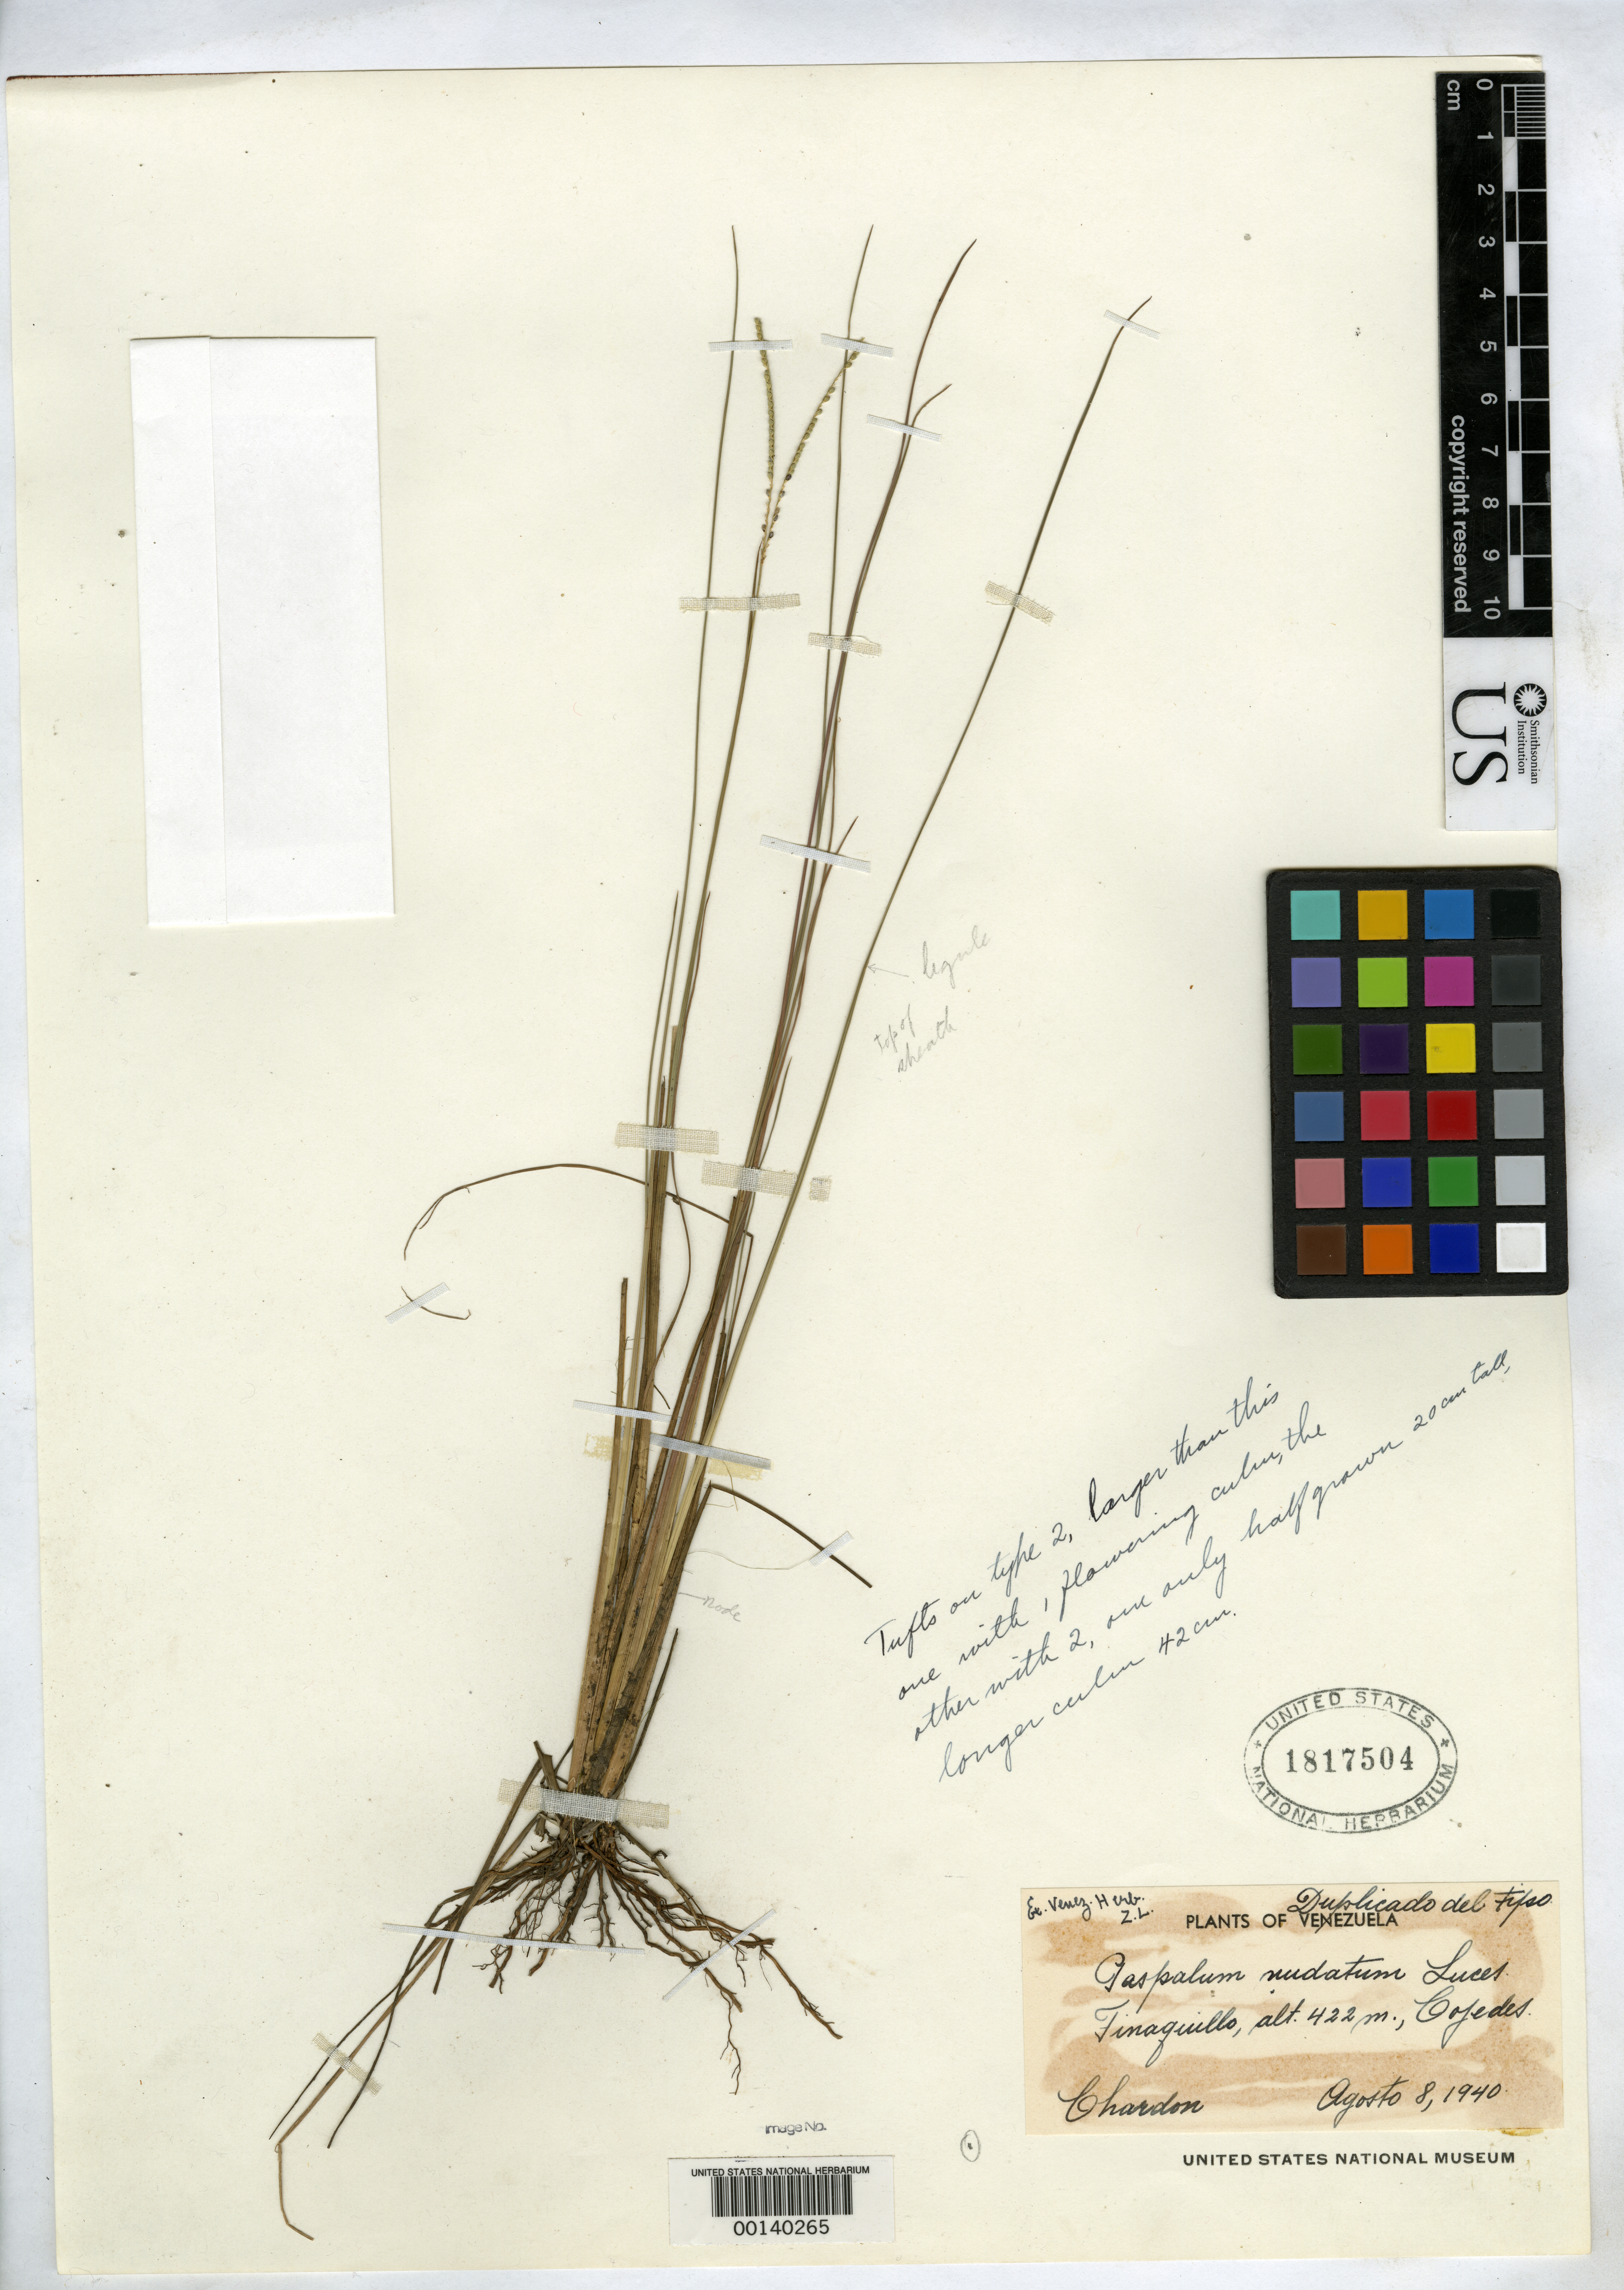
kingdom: Plantae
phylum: Tracheophyta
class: Liliopsida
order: Poales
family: Poaceae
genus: Paspalum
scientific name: Paspalum nudatum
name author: Luces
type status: Isotype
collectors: C. E. Chardón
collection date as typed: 08 Aug 1940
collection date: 1940-08-08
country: Venezuela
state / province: Cojedes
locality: Tinaquillo.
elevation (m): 422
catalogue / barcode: US 1817504